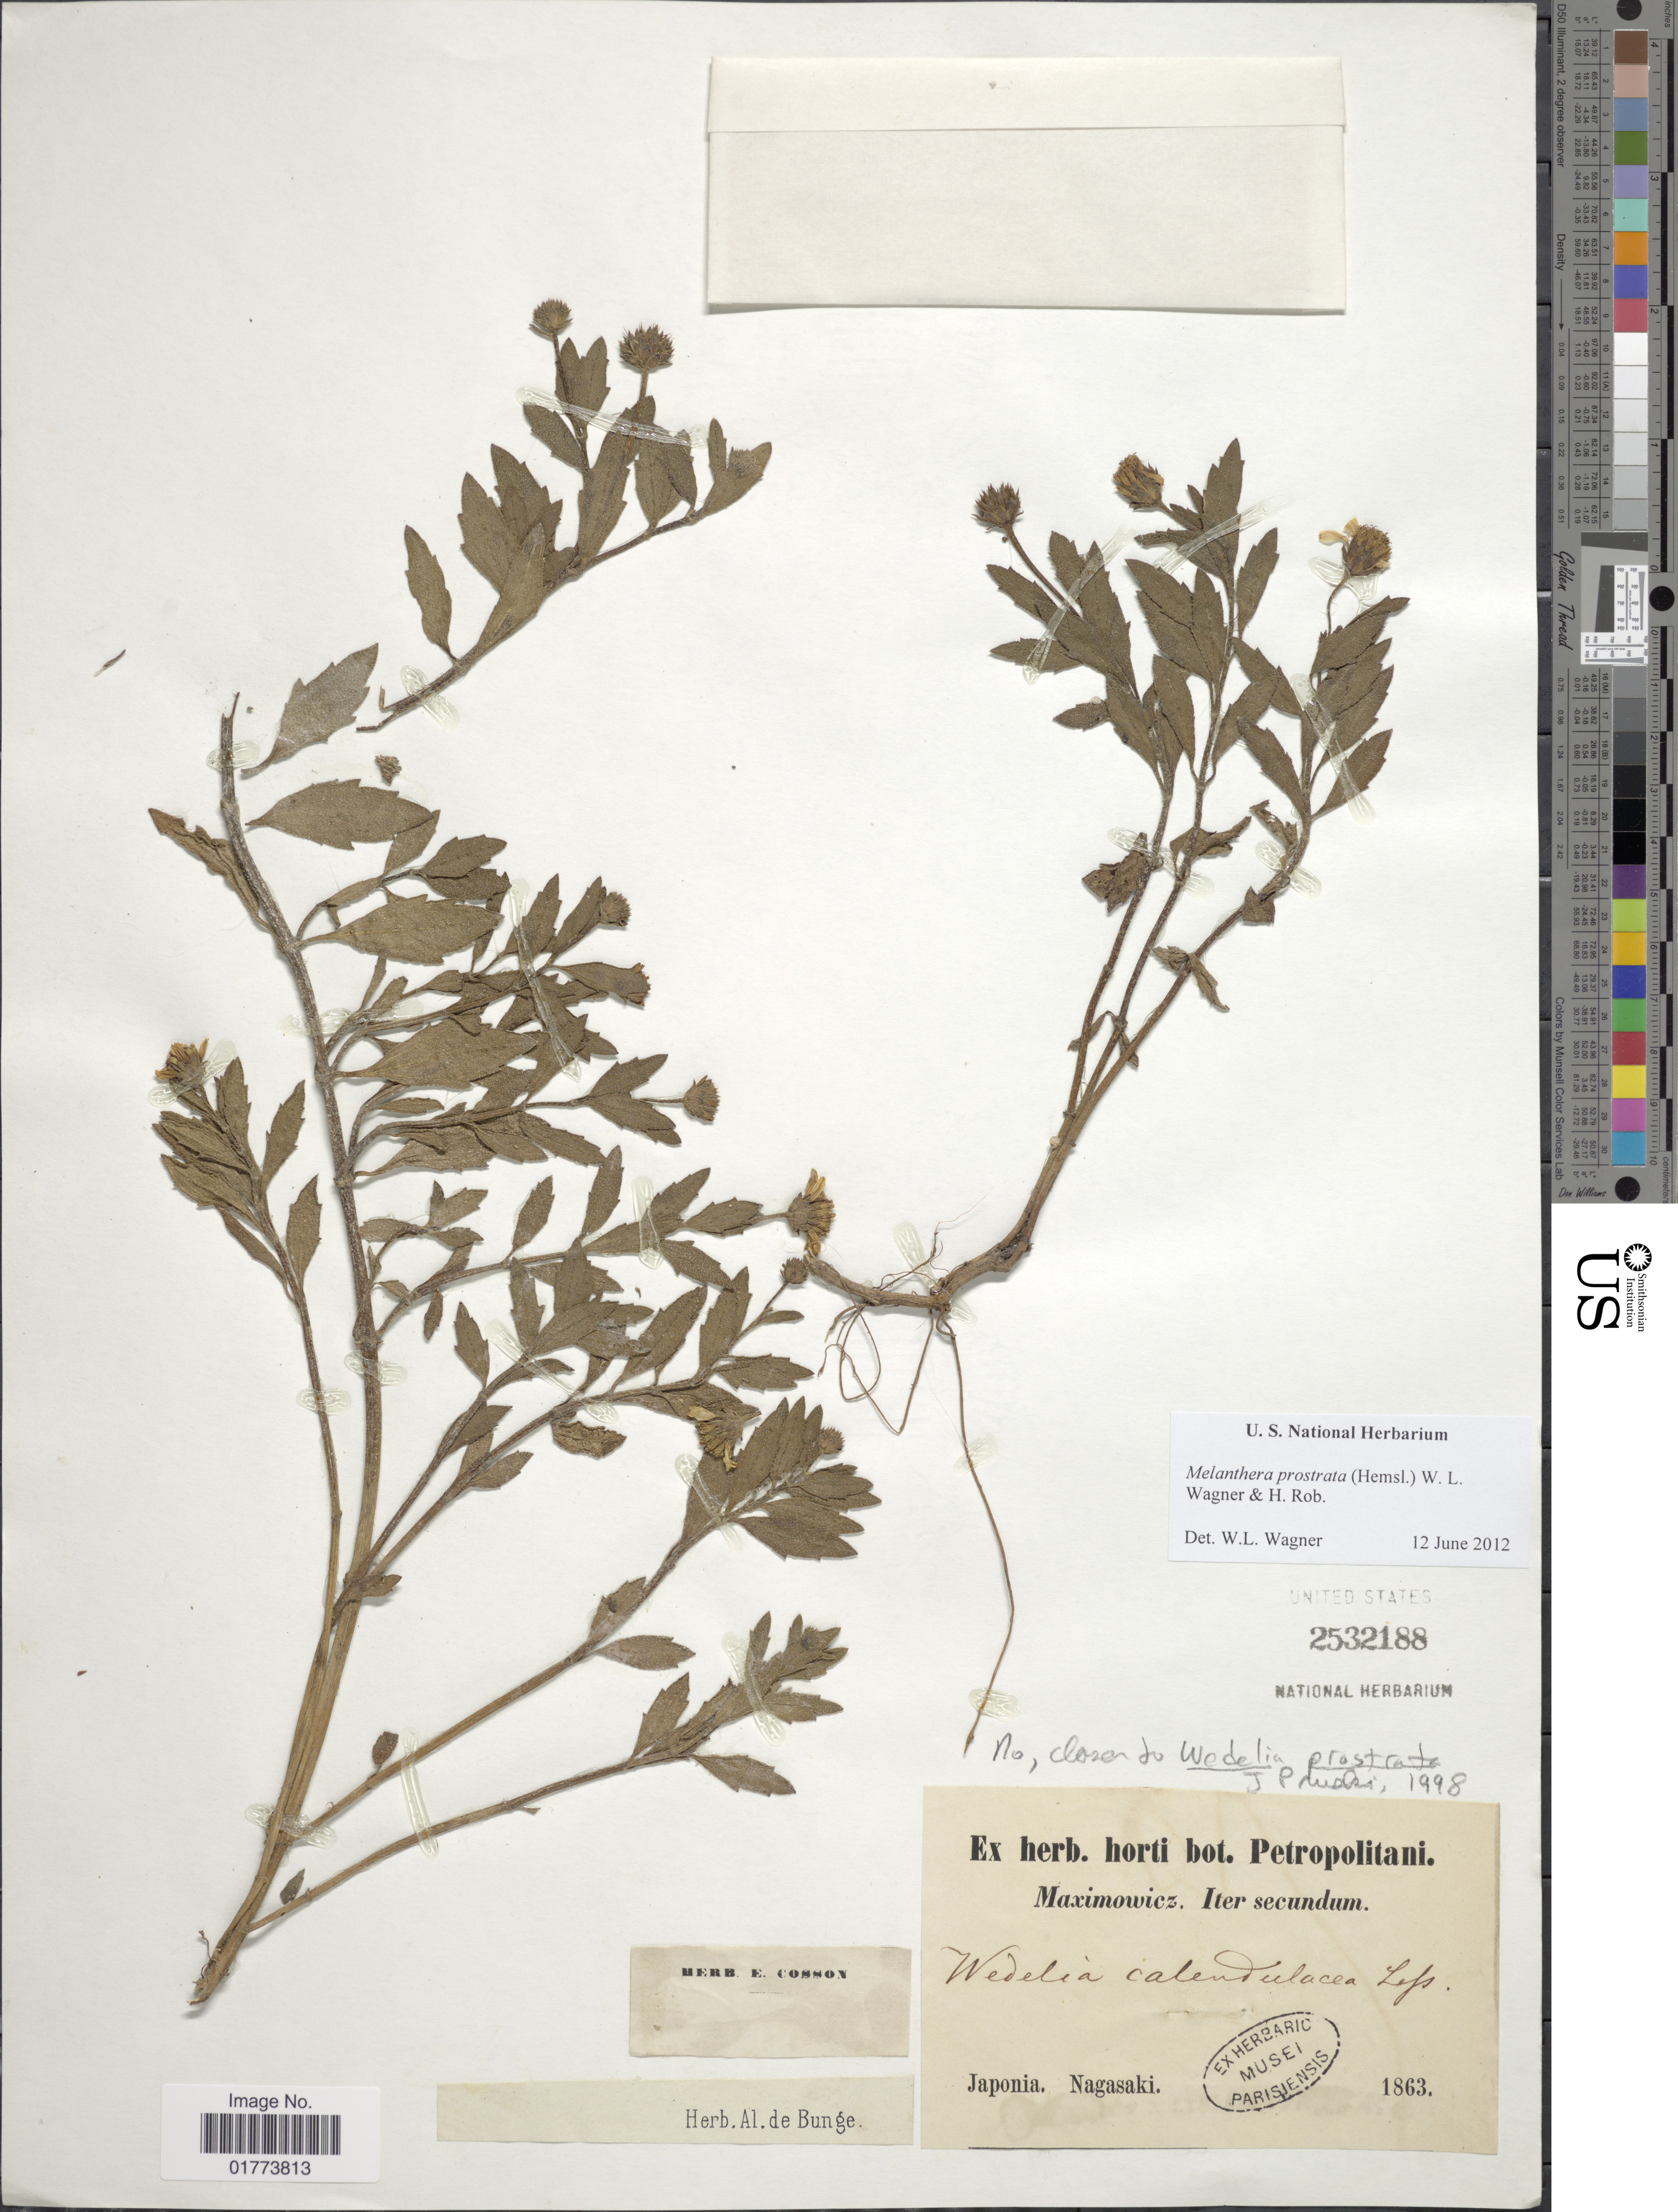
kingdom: Plantae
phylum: Tracheophyta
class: Magnoliopsida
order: Asterales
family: Asteraceae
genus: Melanthera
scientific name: Melanthera prostrata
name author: (Hemsl.) W.L. Wagner & H. Rob.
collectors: Maximowicz, --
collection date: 1863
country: Japan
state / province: Nagasaki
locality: Japonia. Nagasaki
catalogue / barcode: US 2532188